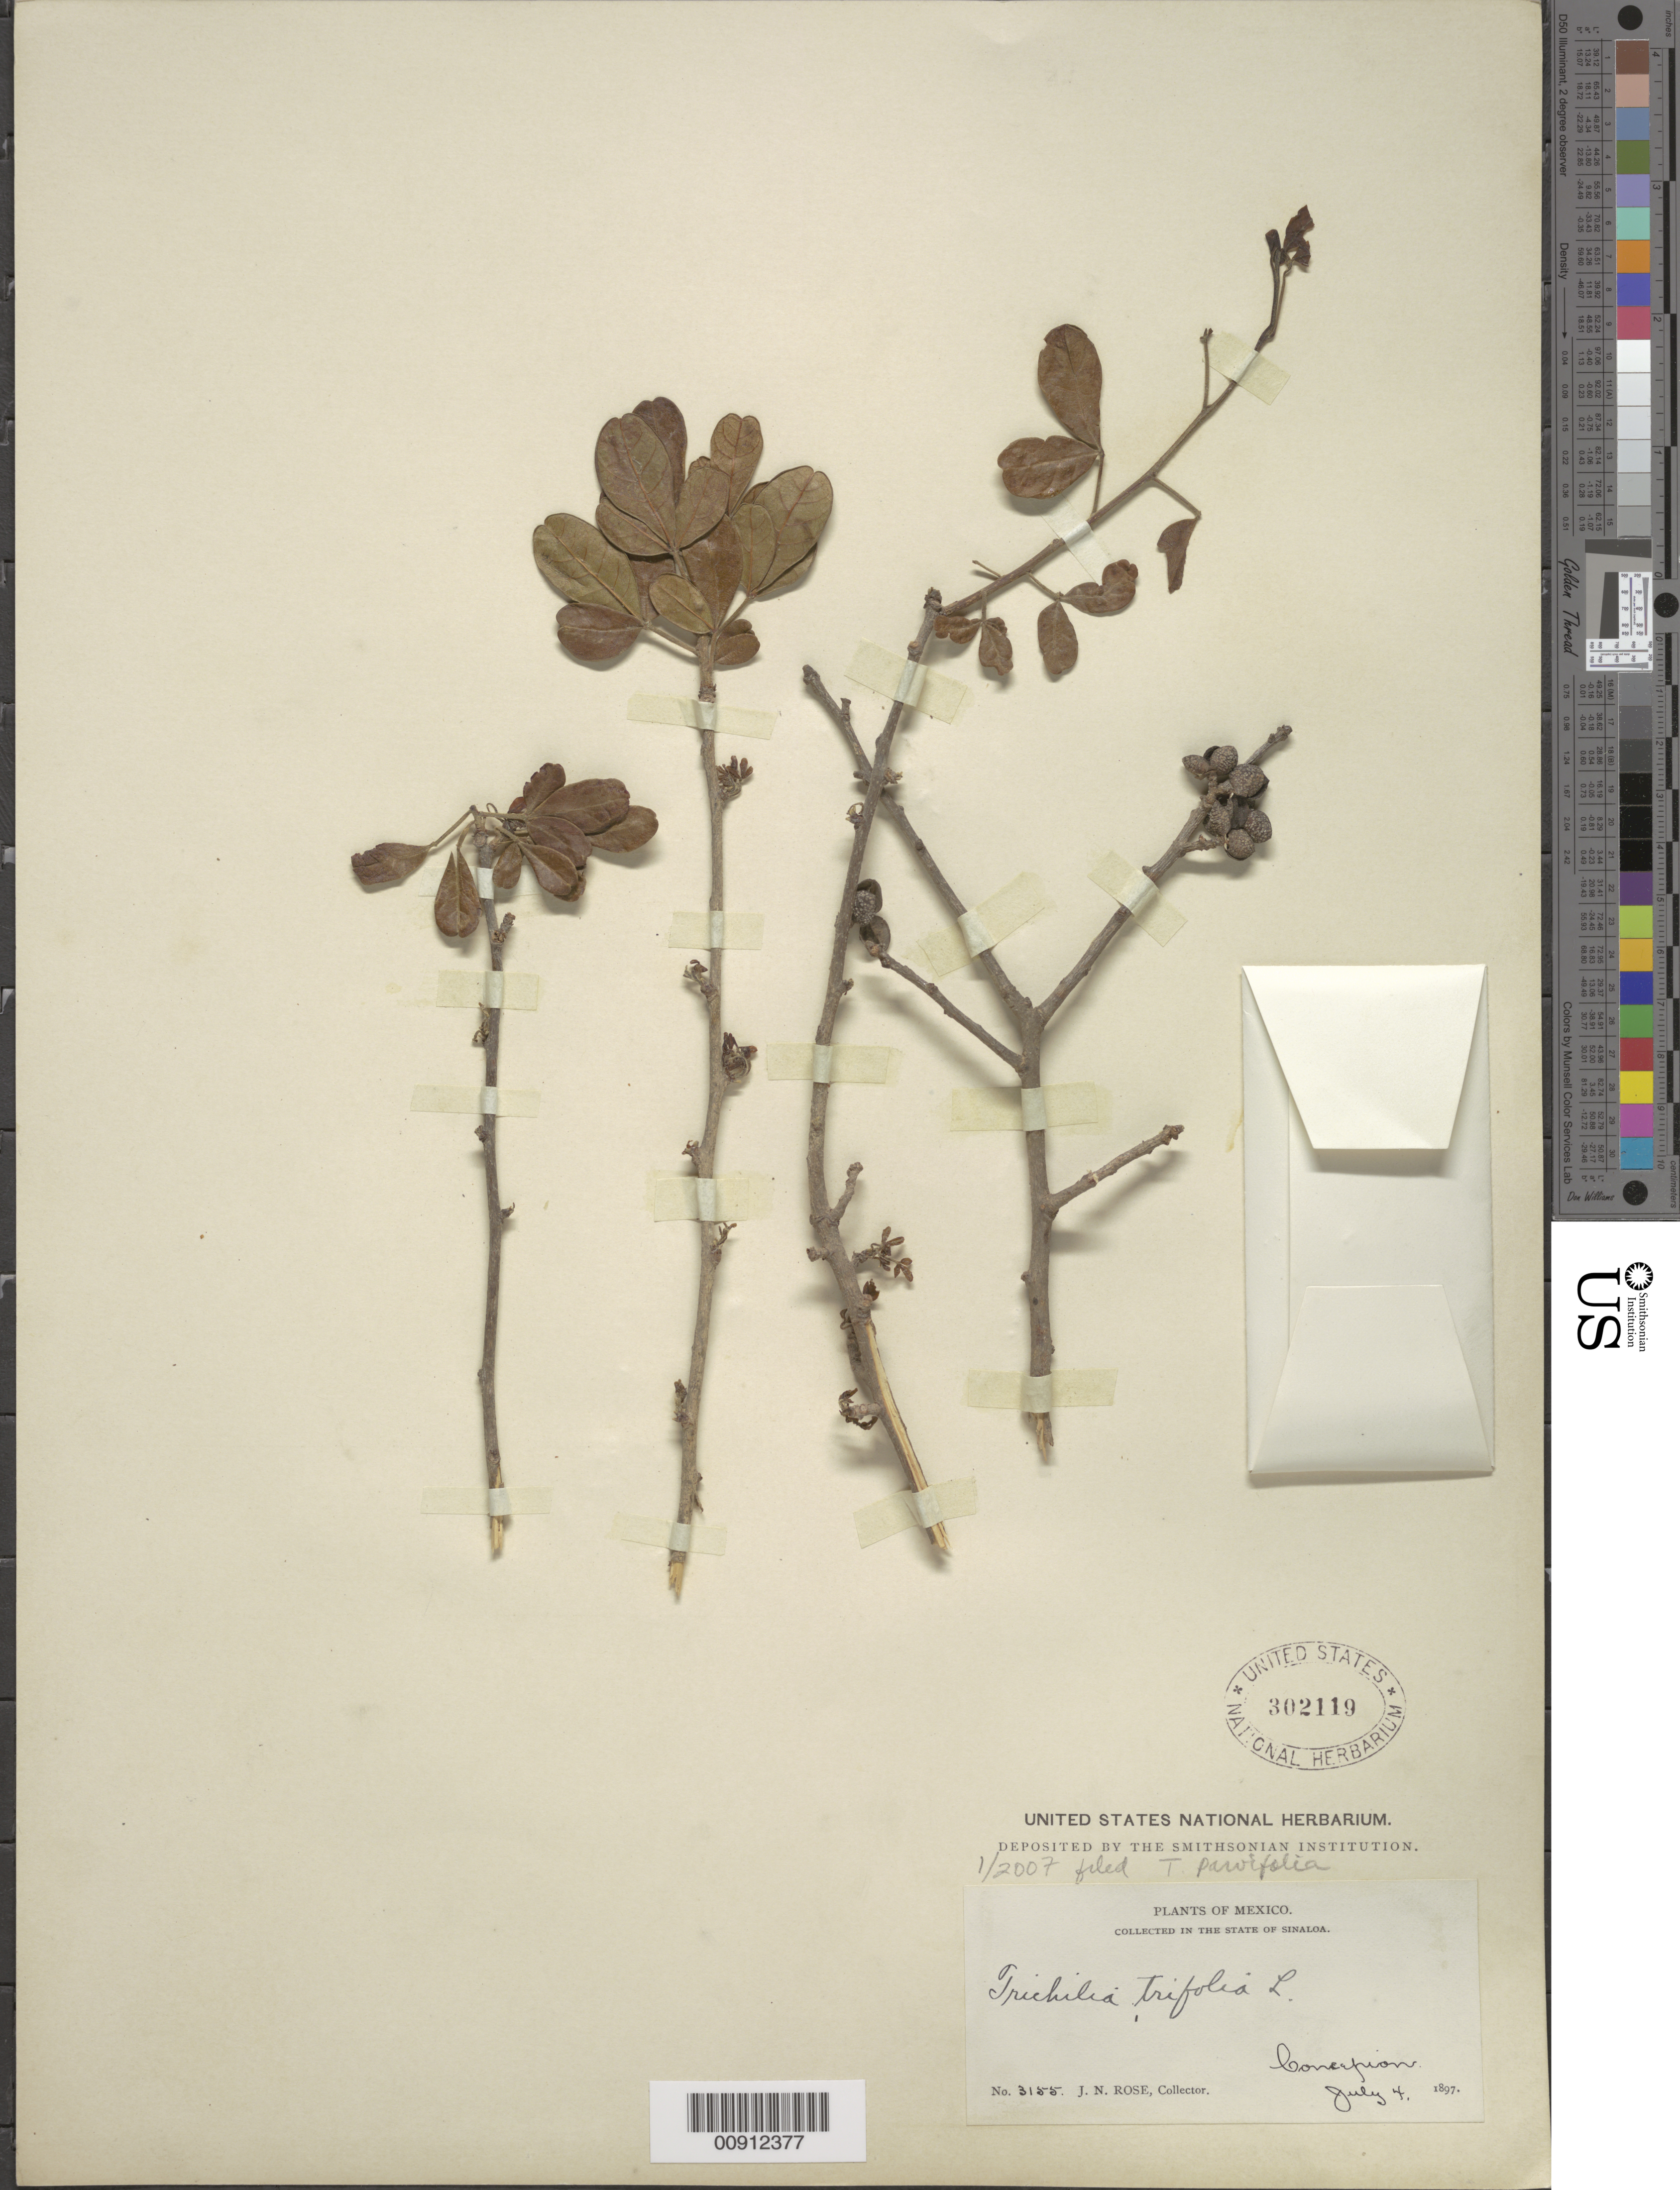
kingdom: Plantae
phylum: Tracheophyta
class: Magnoliopsida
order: Sapindales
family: Meliaceae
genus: Trichilia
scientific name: Trichilia parvifolia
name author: C. DC.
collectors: J. N. Rose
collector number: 3155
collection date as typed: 04 Jul 1897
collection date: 1897-07-04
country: Mexico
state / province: Sinaloa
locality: Concepción, Sinaloa.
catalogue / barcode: US 302119